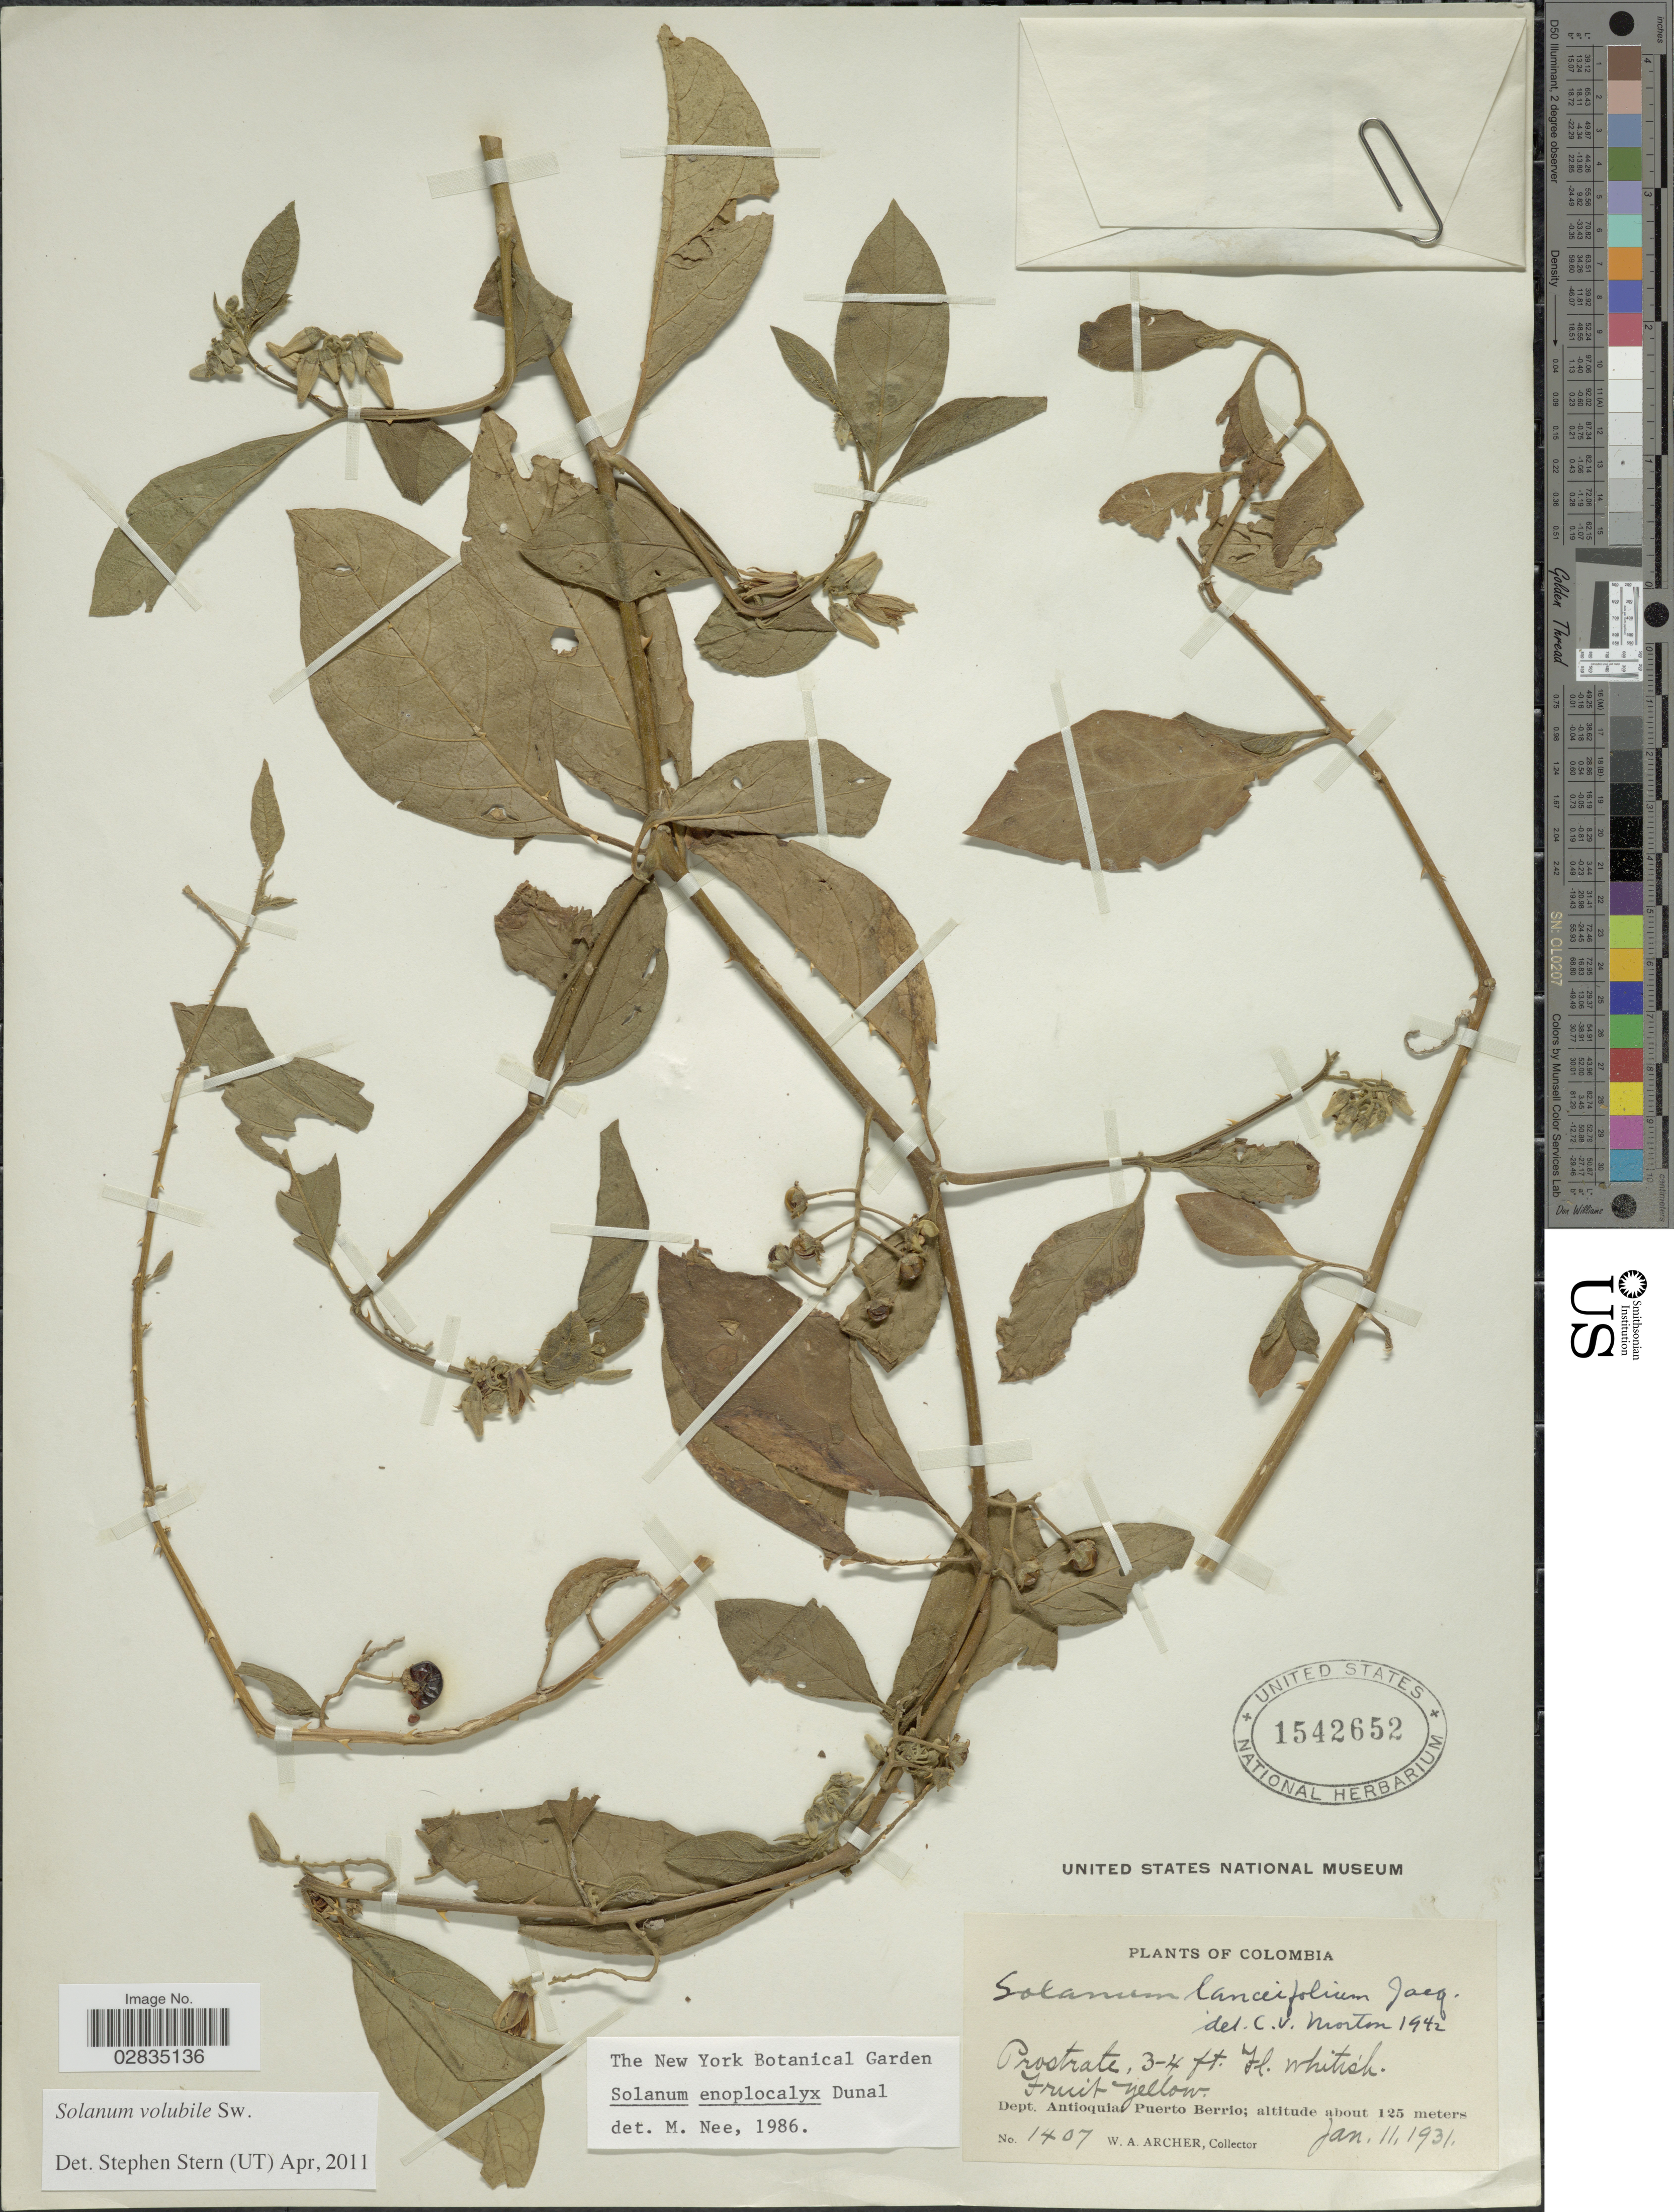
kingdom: Plantae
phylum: Tracheophyta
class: Magnoliopsida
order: Solanales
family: Solanaceae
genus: Solanum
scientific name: Solanum volubile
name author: Sw.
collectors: W. A. Archer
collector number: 1407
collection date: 1931-01-11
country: Colombia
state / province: Antioquia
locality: Dept. Antioquia: Puerto Berrio.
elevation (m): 125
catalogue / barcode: US 1542652